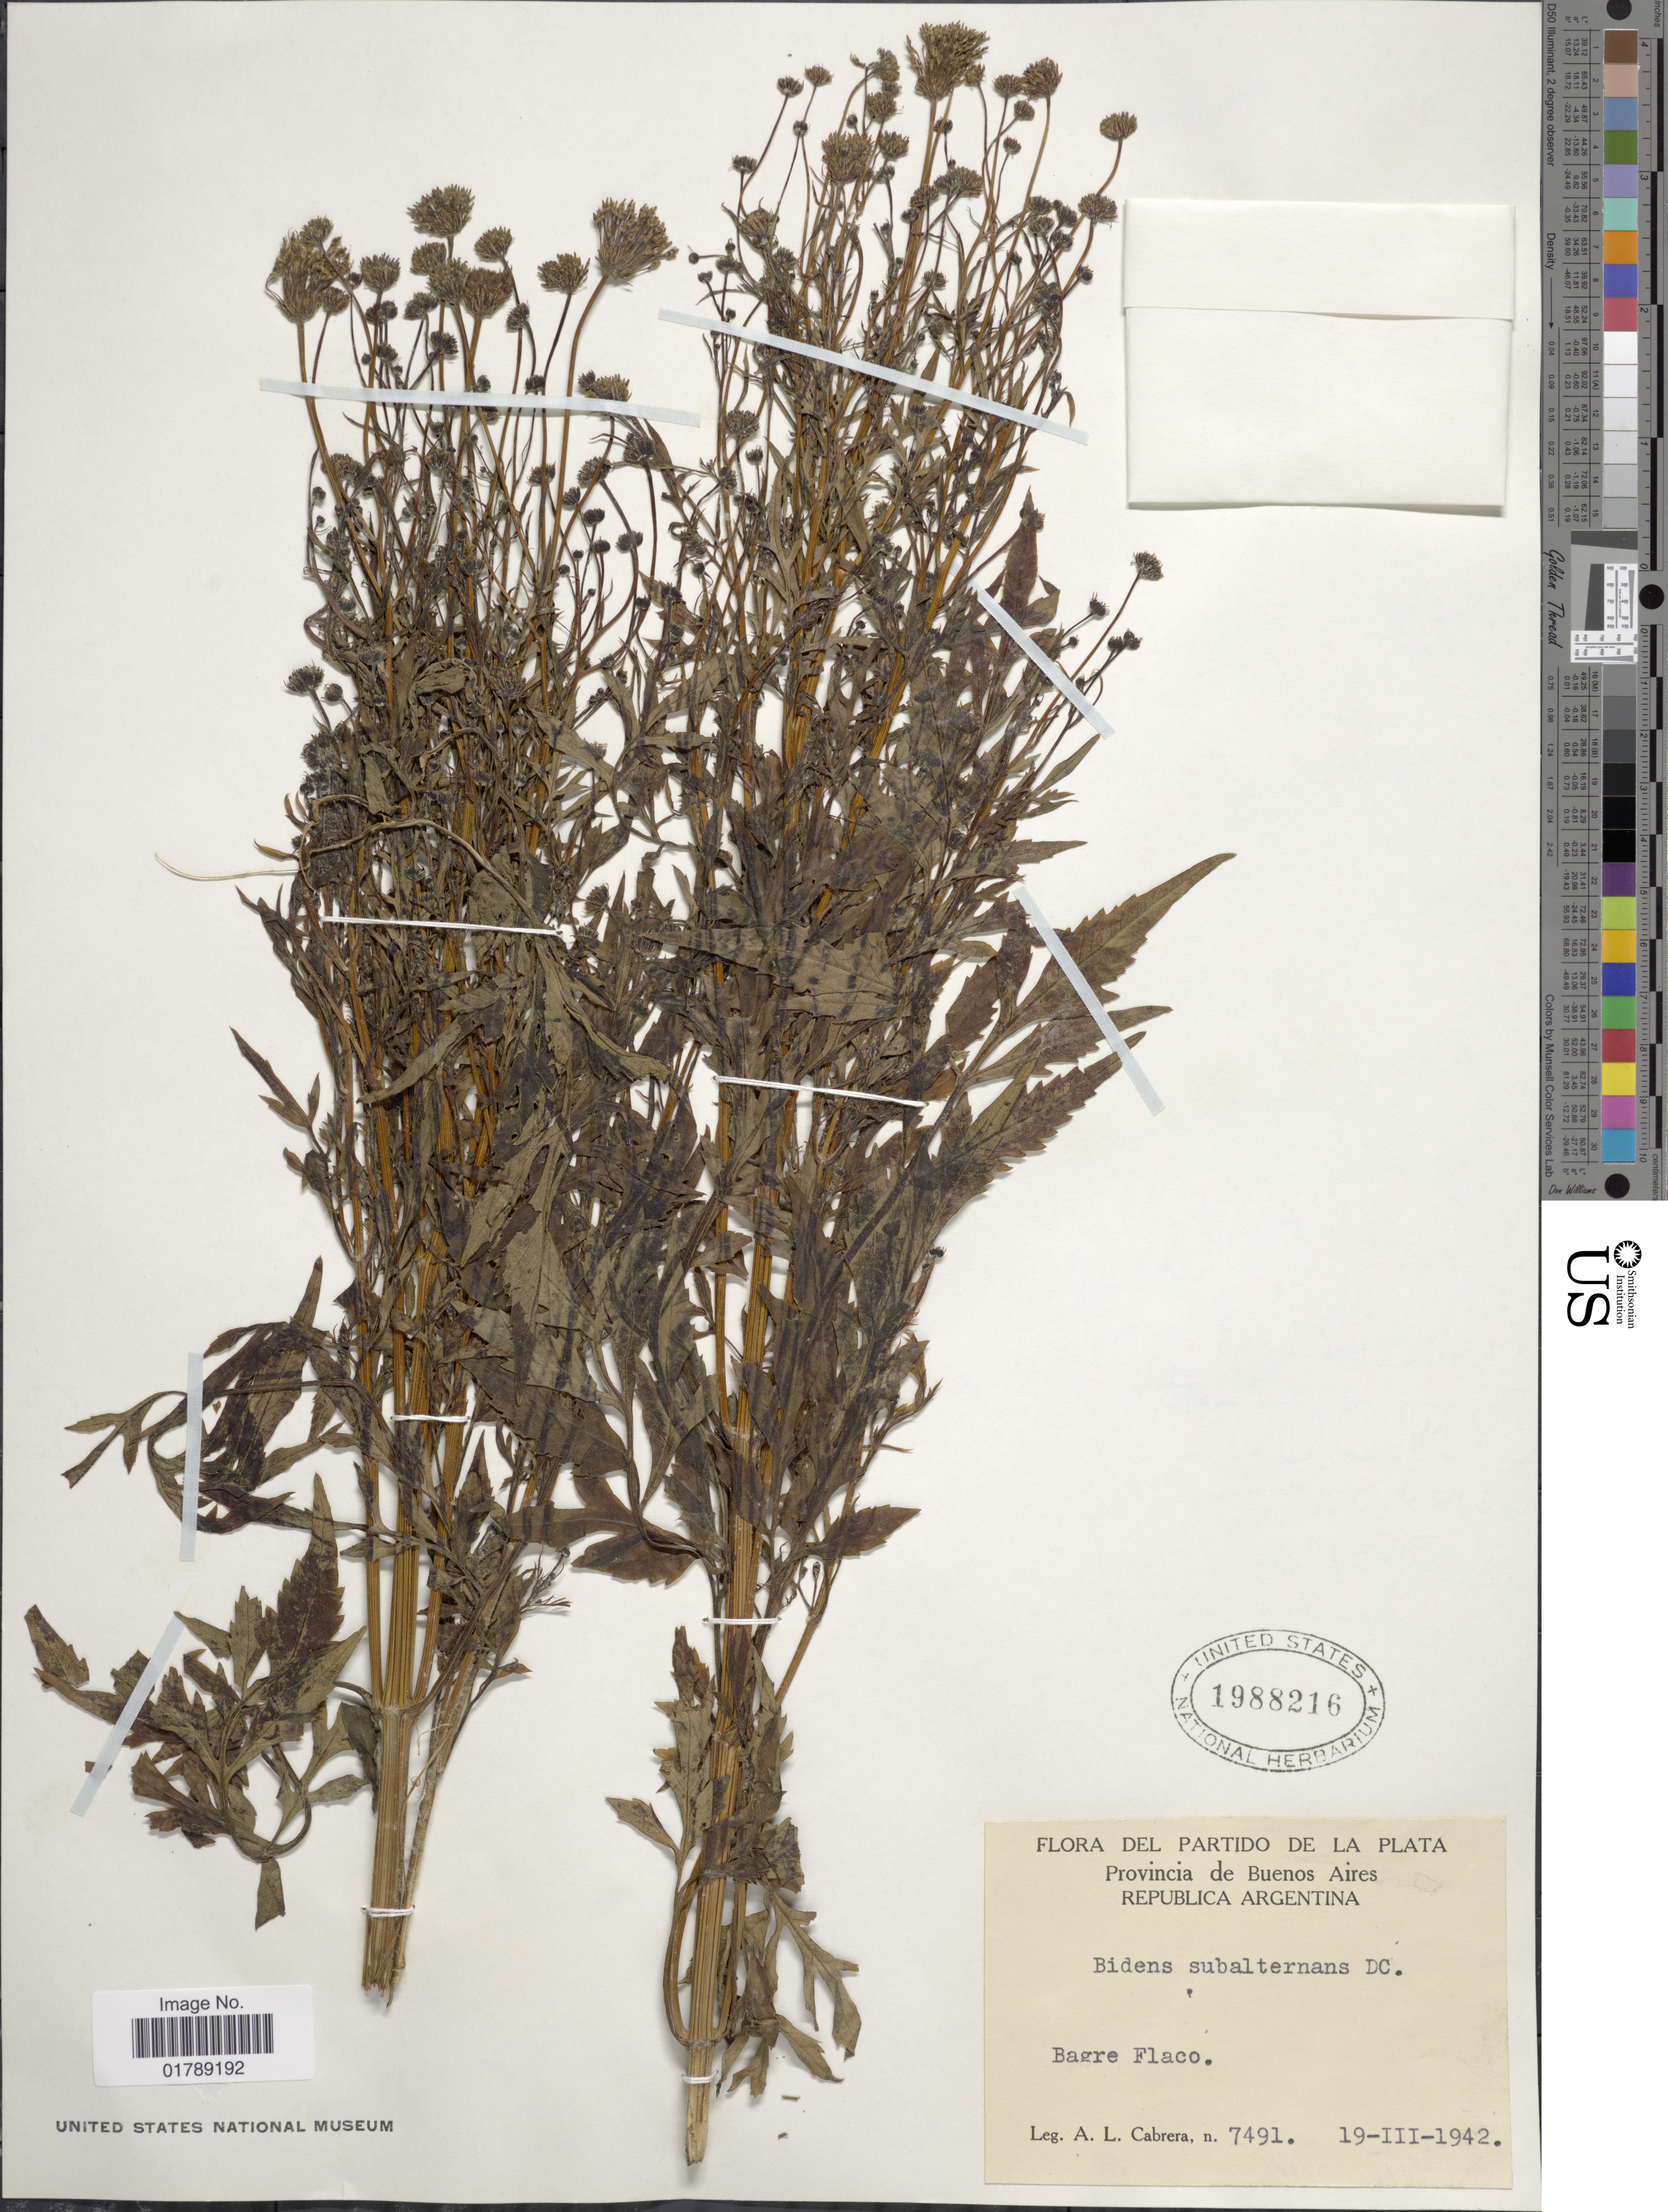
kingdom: Plantae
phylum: Tracheophyta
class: Magnoliopsida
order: Asterales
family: Asteraceae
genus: Bidens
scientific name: Bidens subalternans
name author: DC.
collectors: A. L. Cabrera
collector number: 7491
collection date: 1942-03-19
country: Argentina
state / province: Buenos Aires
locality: Partido de La Plata. Bagre Flaco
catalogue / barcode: US 1988216